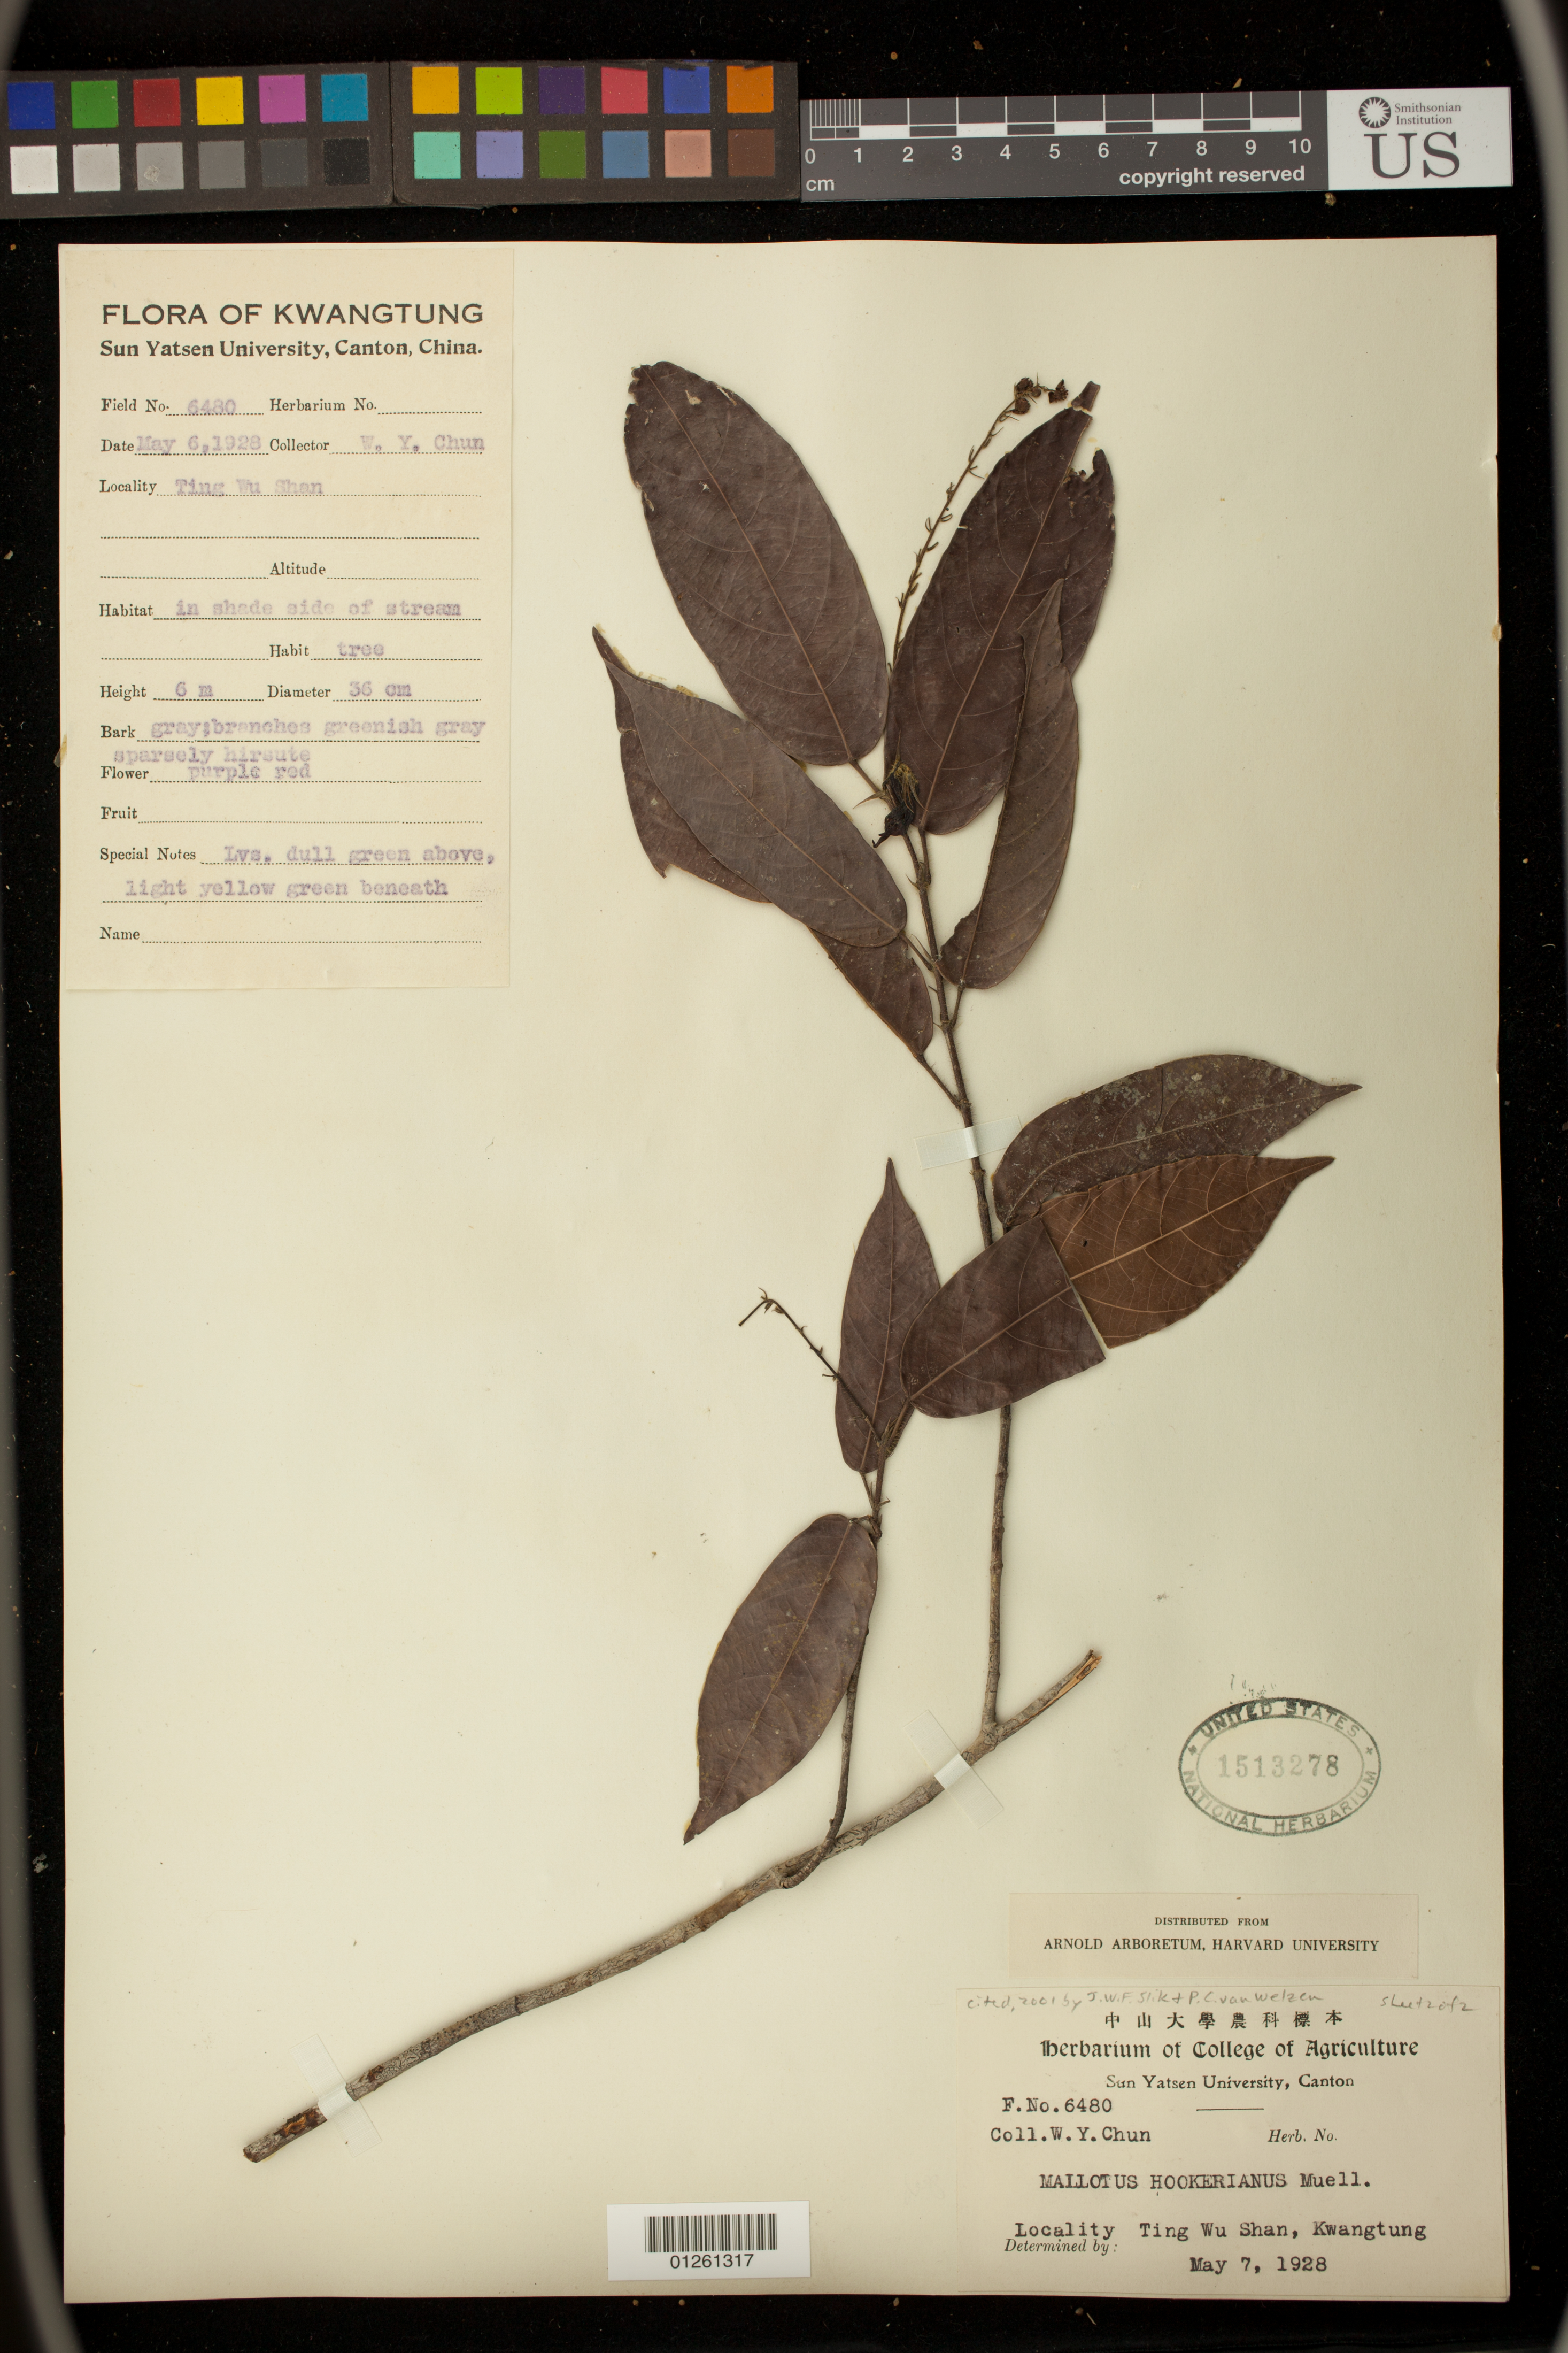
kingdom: Plantae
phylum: Tracheophyta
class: Magnoliopsida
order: Malpighiales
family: Euphorbiaceae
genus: Hancea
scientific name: Hancea hookeriana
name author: Seem.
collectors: W. Y. Chun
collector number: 6480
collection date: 1928-05-06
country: China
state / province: Guangdong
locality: ting Wu Shan, Kwangtung. Cantn.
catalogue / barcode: US 1513278